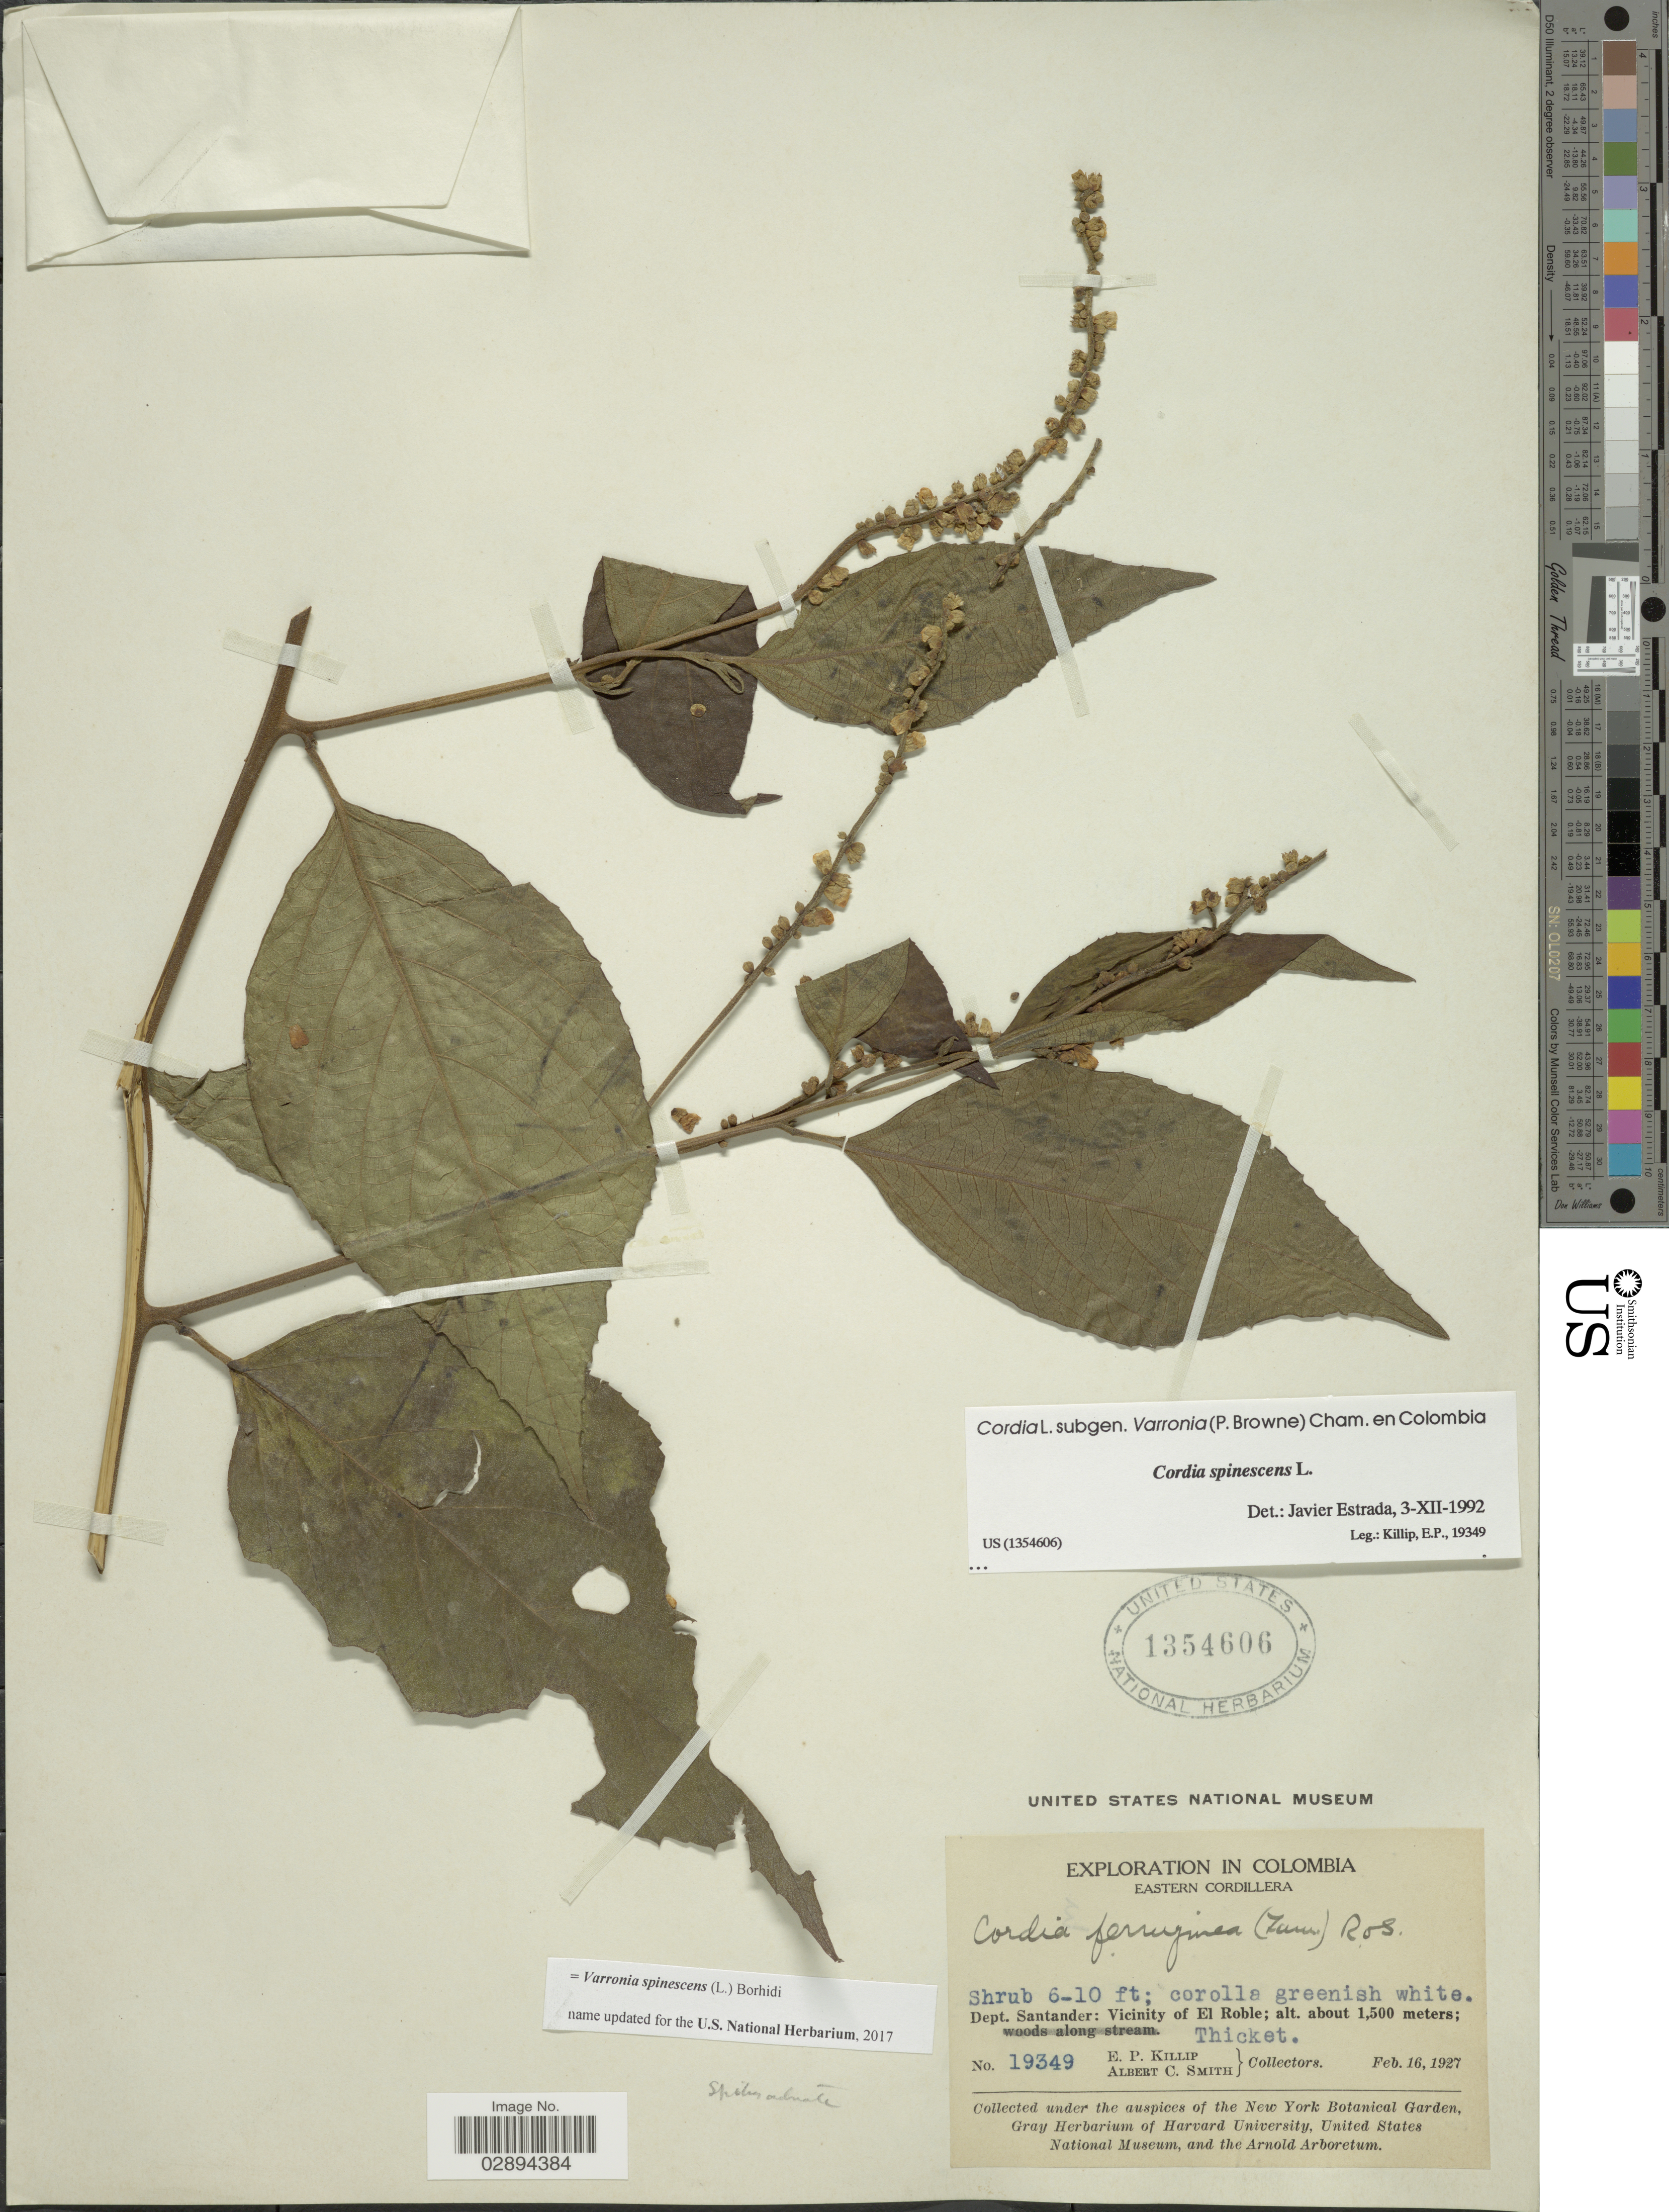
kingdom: Plantae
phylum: Tracheophyta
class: Magnoliopsida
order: Boraginales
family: Cordiaceae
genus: Varronia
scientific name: Varronia spinescens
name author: (L.) Borhidi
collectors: E. P. Killip & A. C. Smith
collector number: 19349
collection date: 1927-02-16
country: Colombia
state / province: Santander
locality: Eastern Cordillera, Dept. Santander, Vicinity of El Roble.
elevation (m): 1500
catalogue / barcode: US 1354606